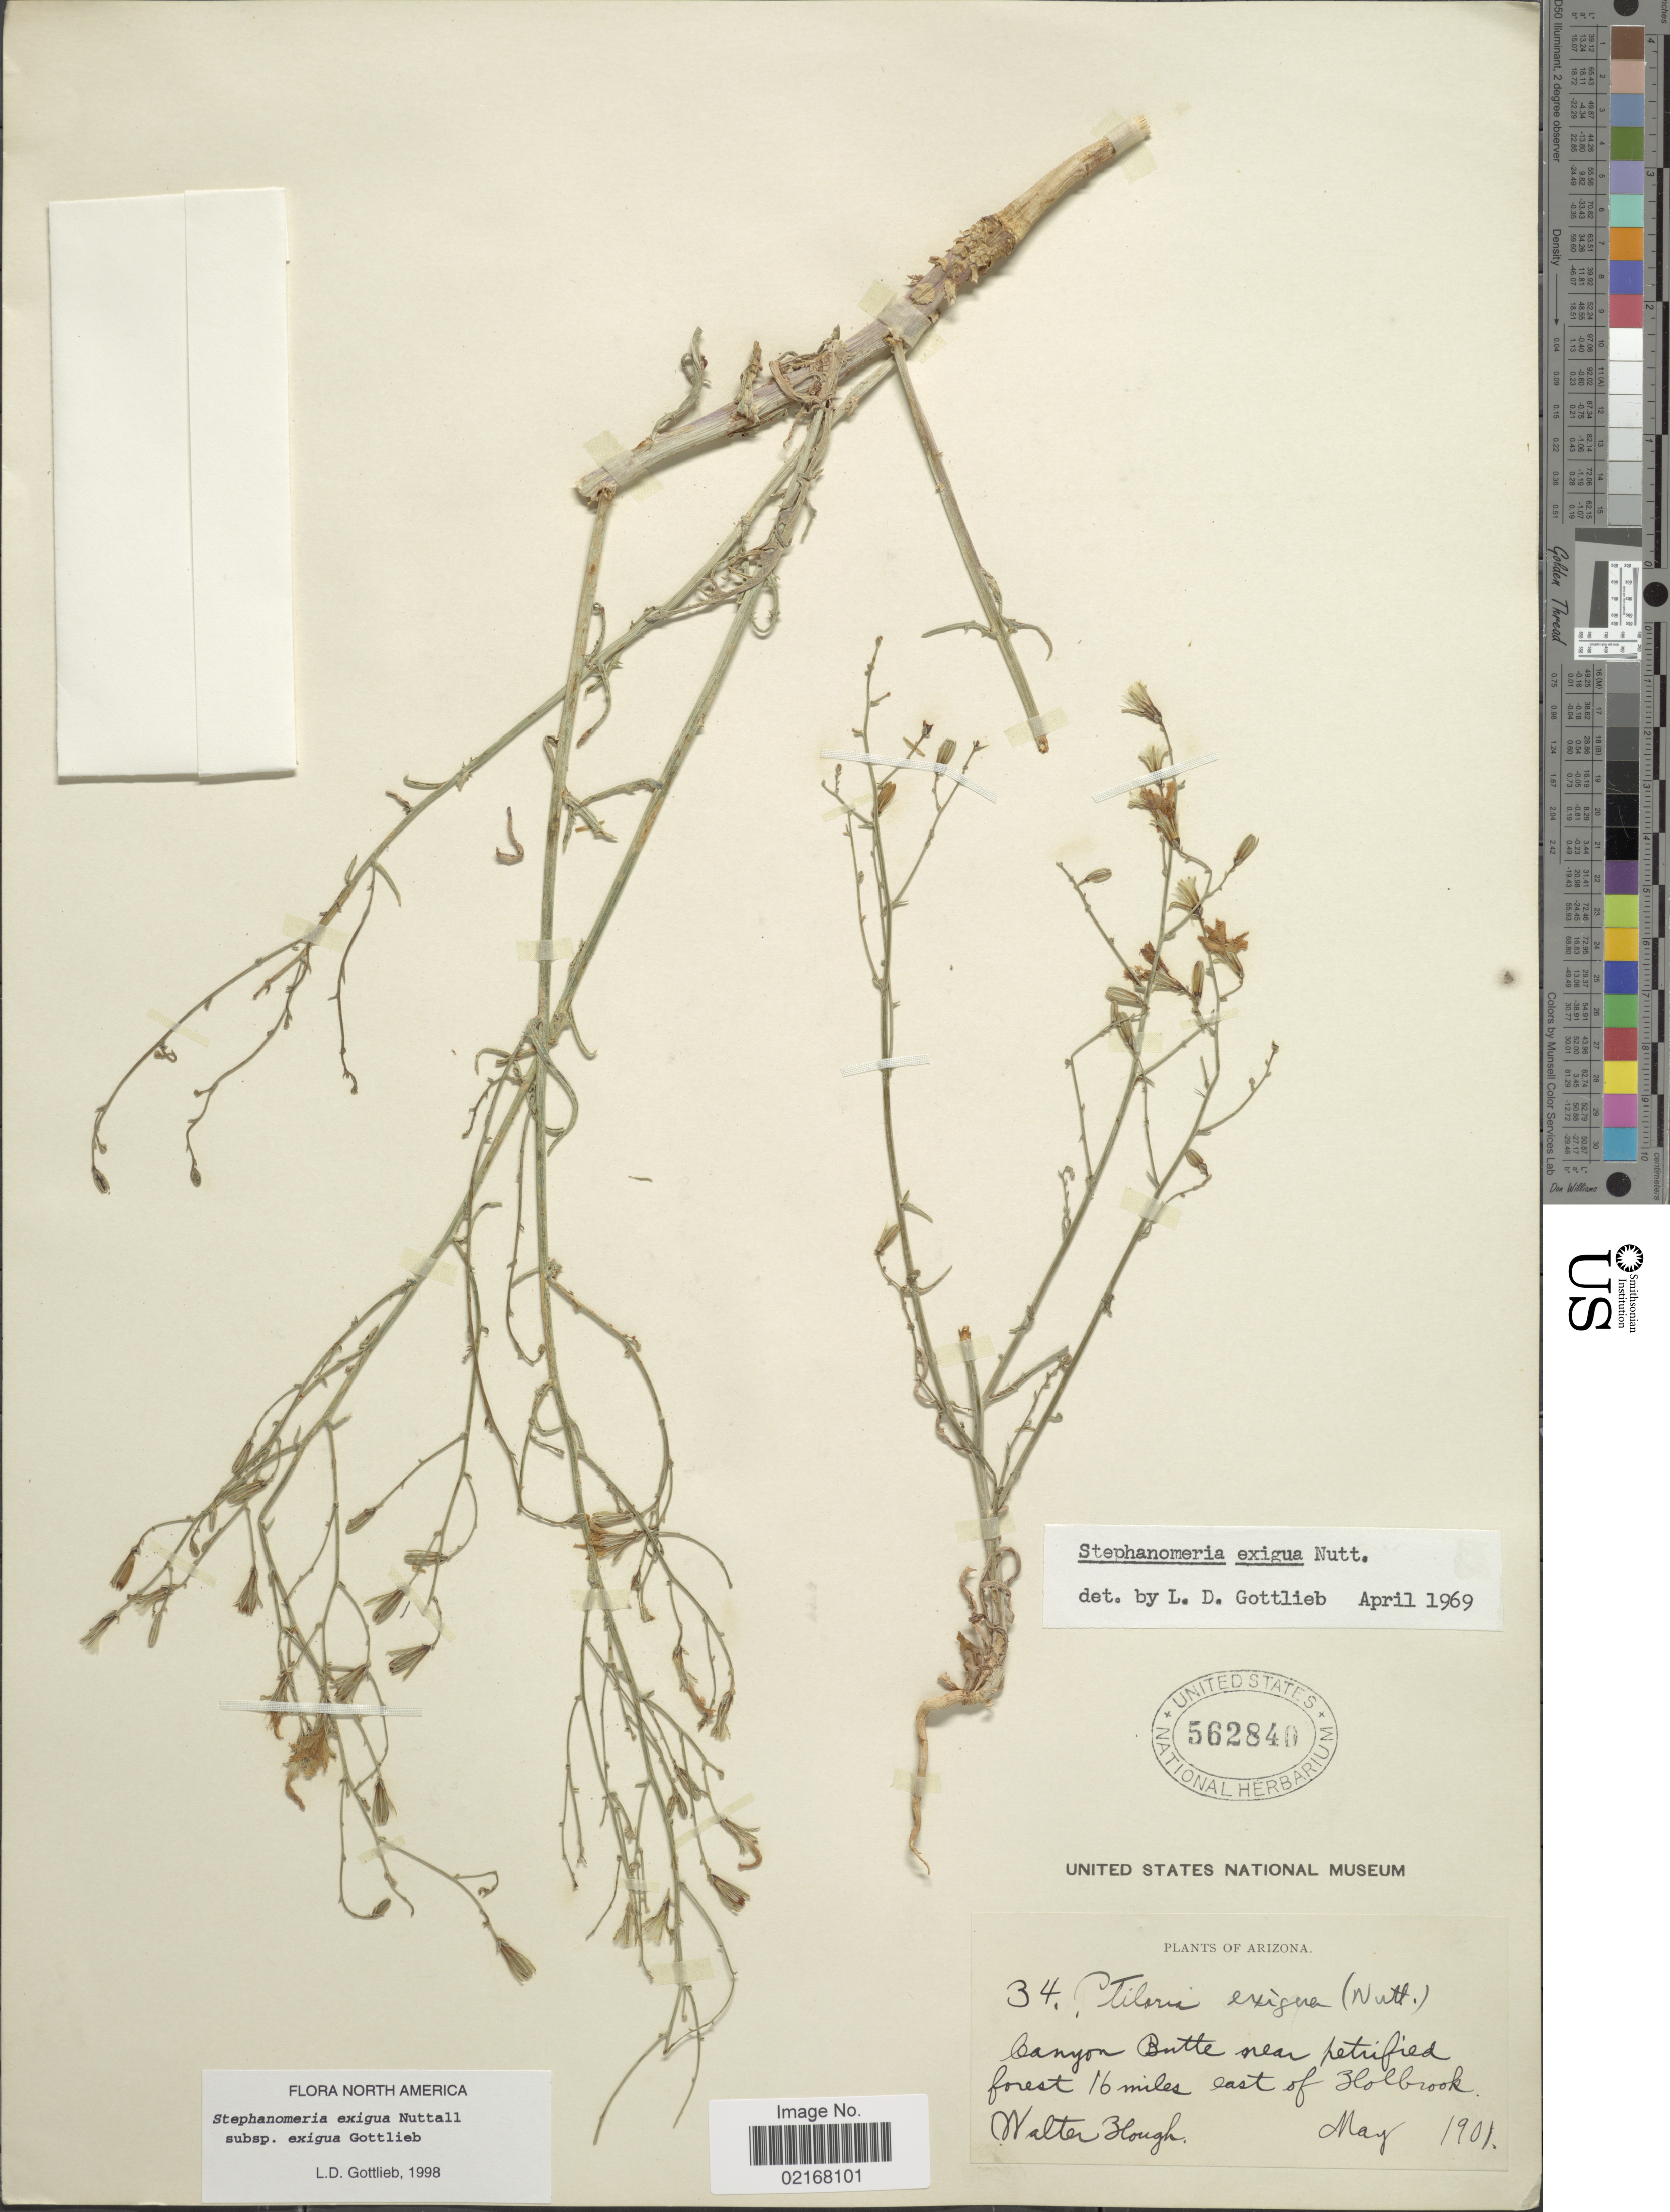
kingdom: Plantae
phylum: Tracheophyta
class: Magnoliopsida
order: Asterales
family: Asteraceae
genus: Stephanomeria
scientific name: Stephanomeria exigua subsp. exigua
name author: Nutt.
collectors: W. Hough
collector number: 34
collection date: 1901-05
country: United States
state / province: Arizona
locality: Canyon Butte near petrified forest 16 miles east of Holbrook.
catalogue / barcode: US 562840